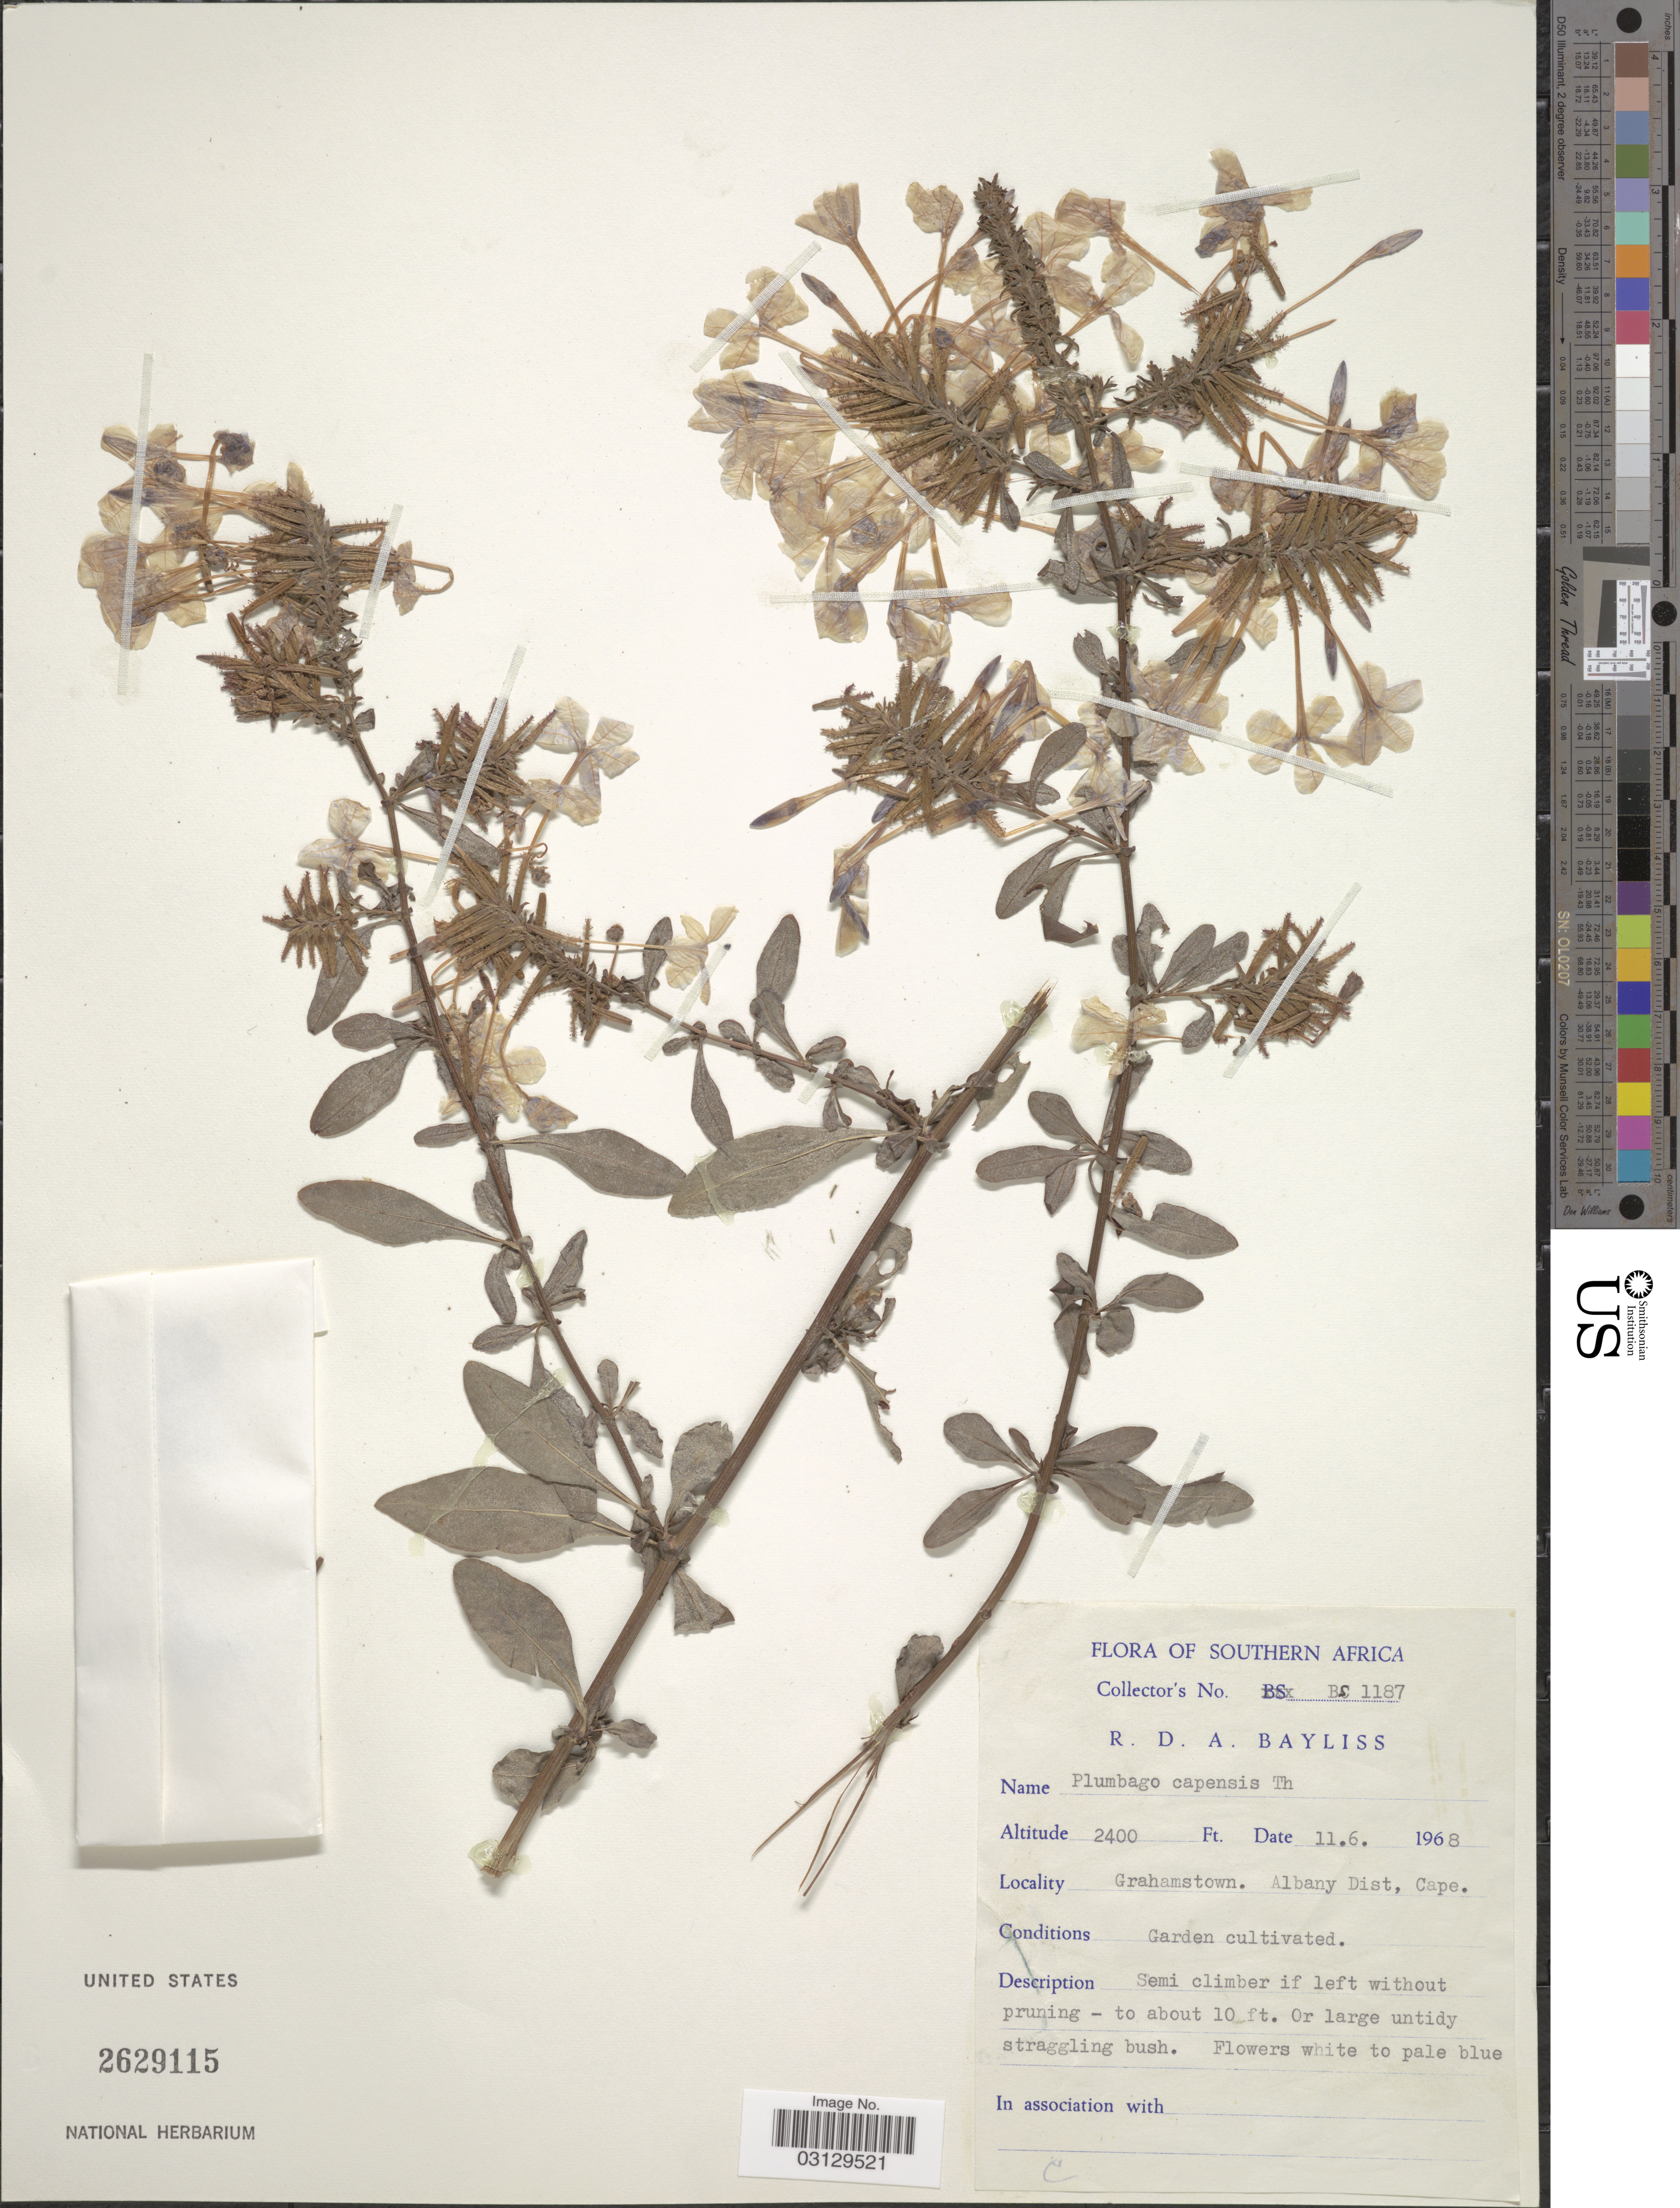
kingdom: Plantae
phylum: Tracheophyta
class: Magnoliopsida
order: Caryophyllales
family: Plumbaginaceae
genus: Plumbago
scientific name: Plumbago auriculata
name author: Lam.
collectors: R. Bayliss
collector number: BS1187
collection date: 1968-06-11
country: South Africa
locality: Southern Africa. Grahamstown. Albany Dist, Cape.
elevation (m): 732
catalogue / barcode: US 2629115